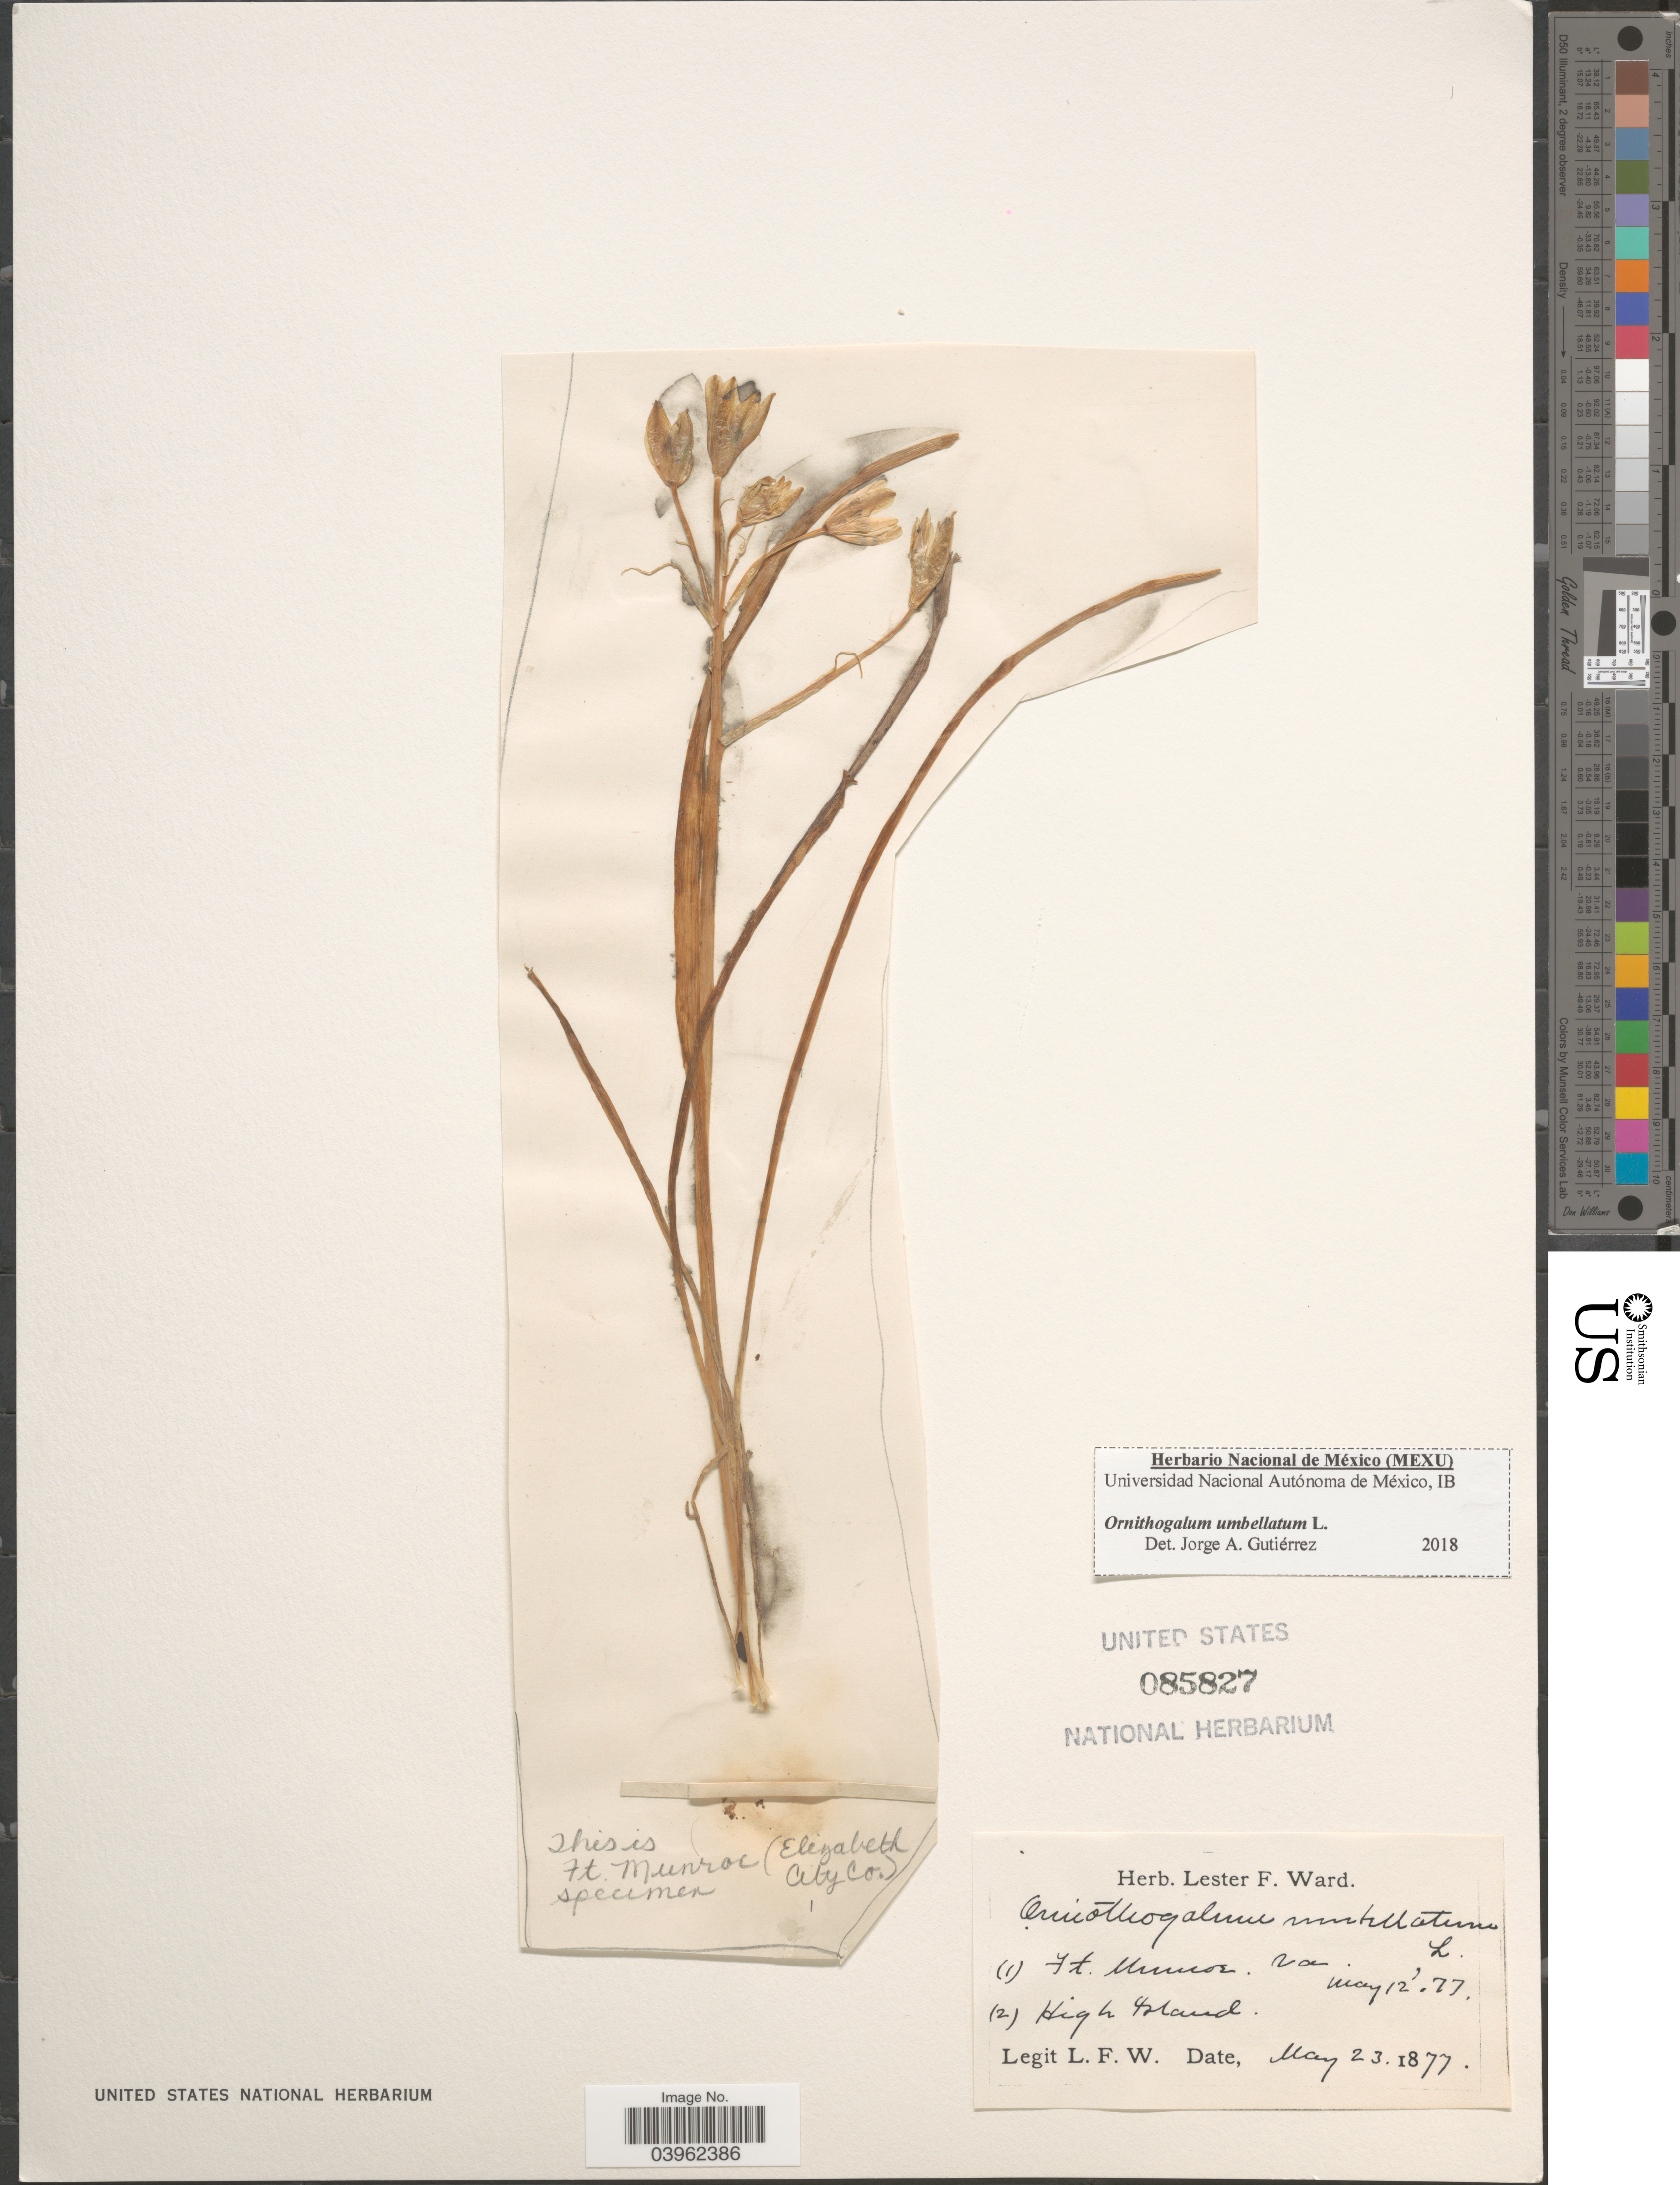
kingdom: Plantae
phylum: Tracheophyta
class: Liliopsida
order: Asparagales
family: Asparagaceae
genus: Ornithogalum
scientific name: Ornithogalum umbellatum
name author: L.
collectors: L. F. Ward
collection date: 1877-05-12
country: United States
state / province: Virginia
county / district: City of Hampton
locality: Ft. Munroe (Elizabeth City Co.).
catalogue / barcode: US 85827